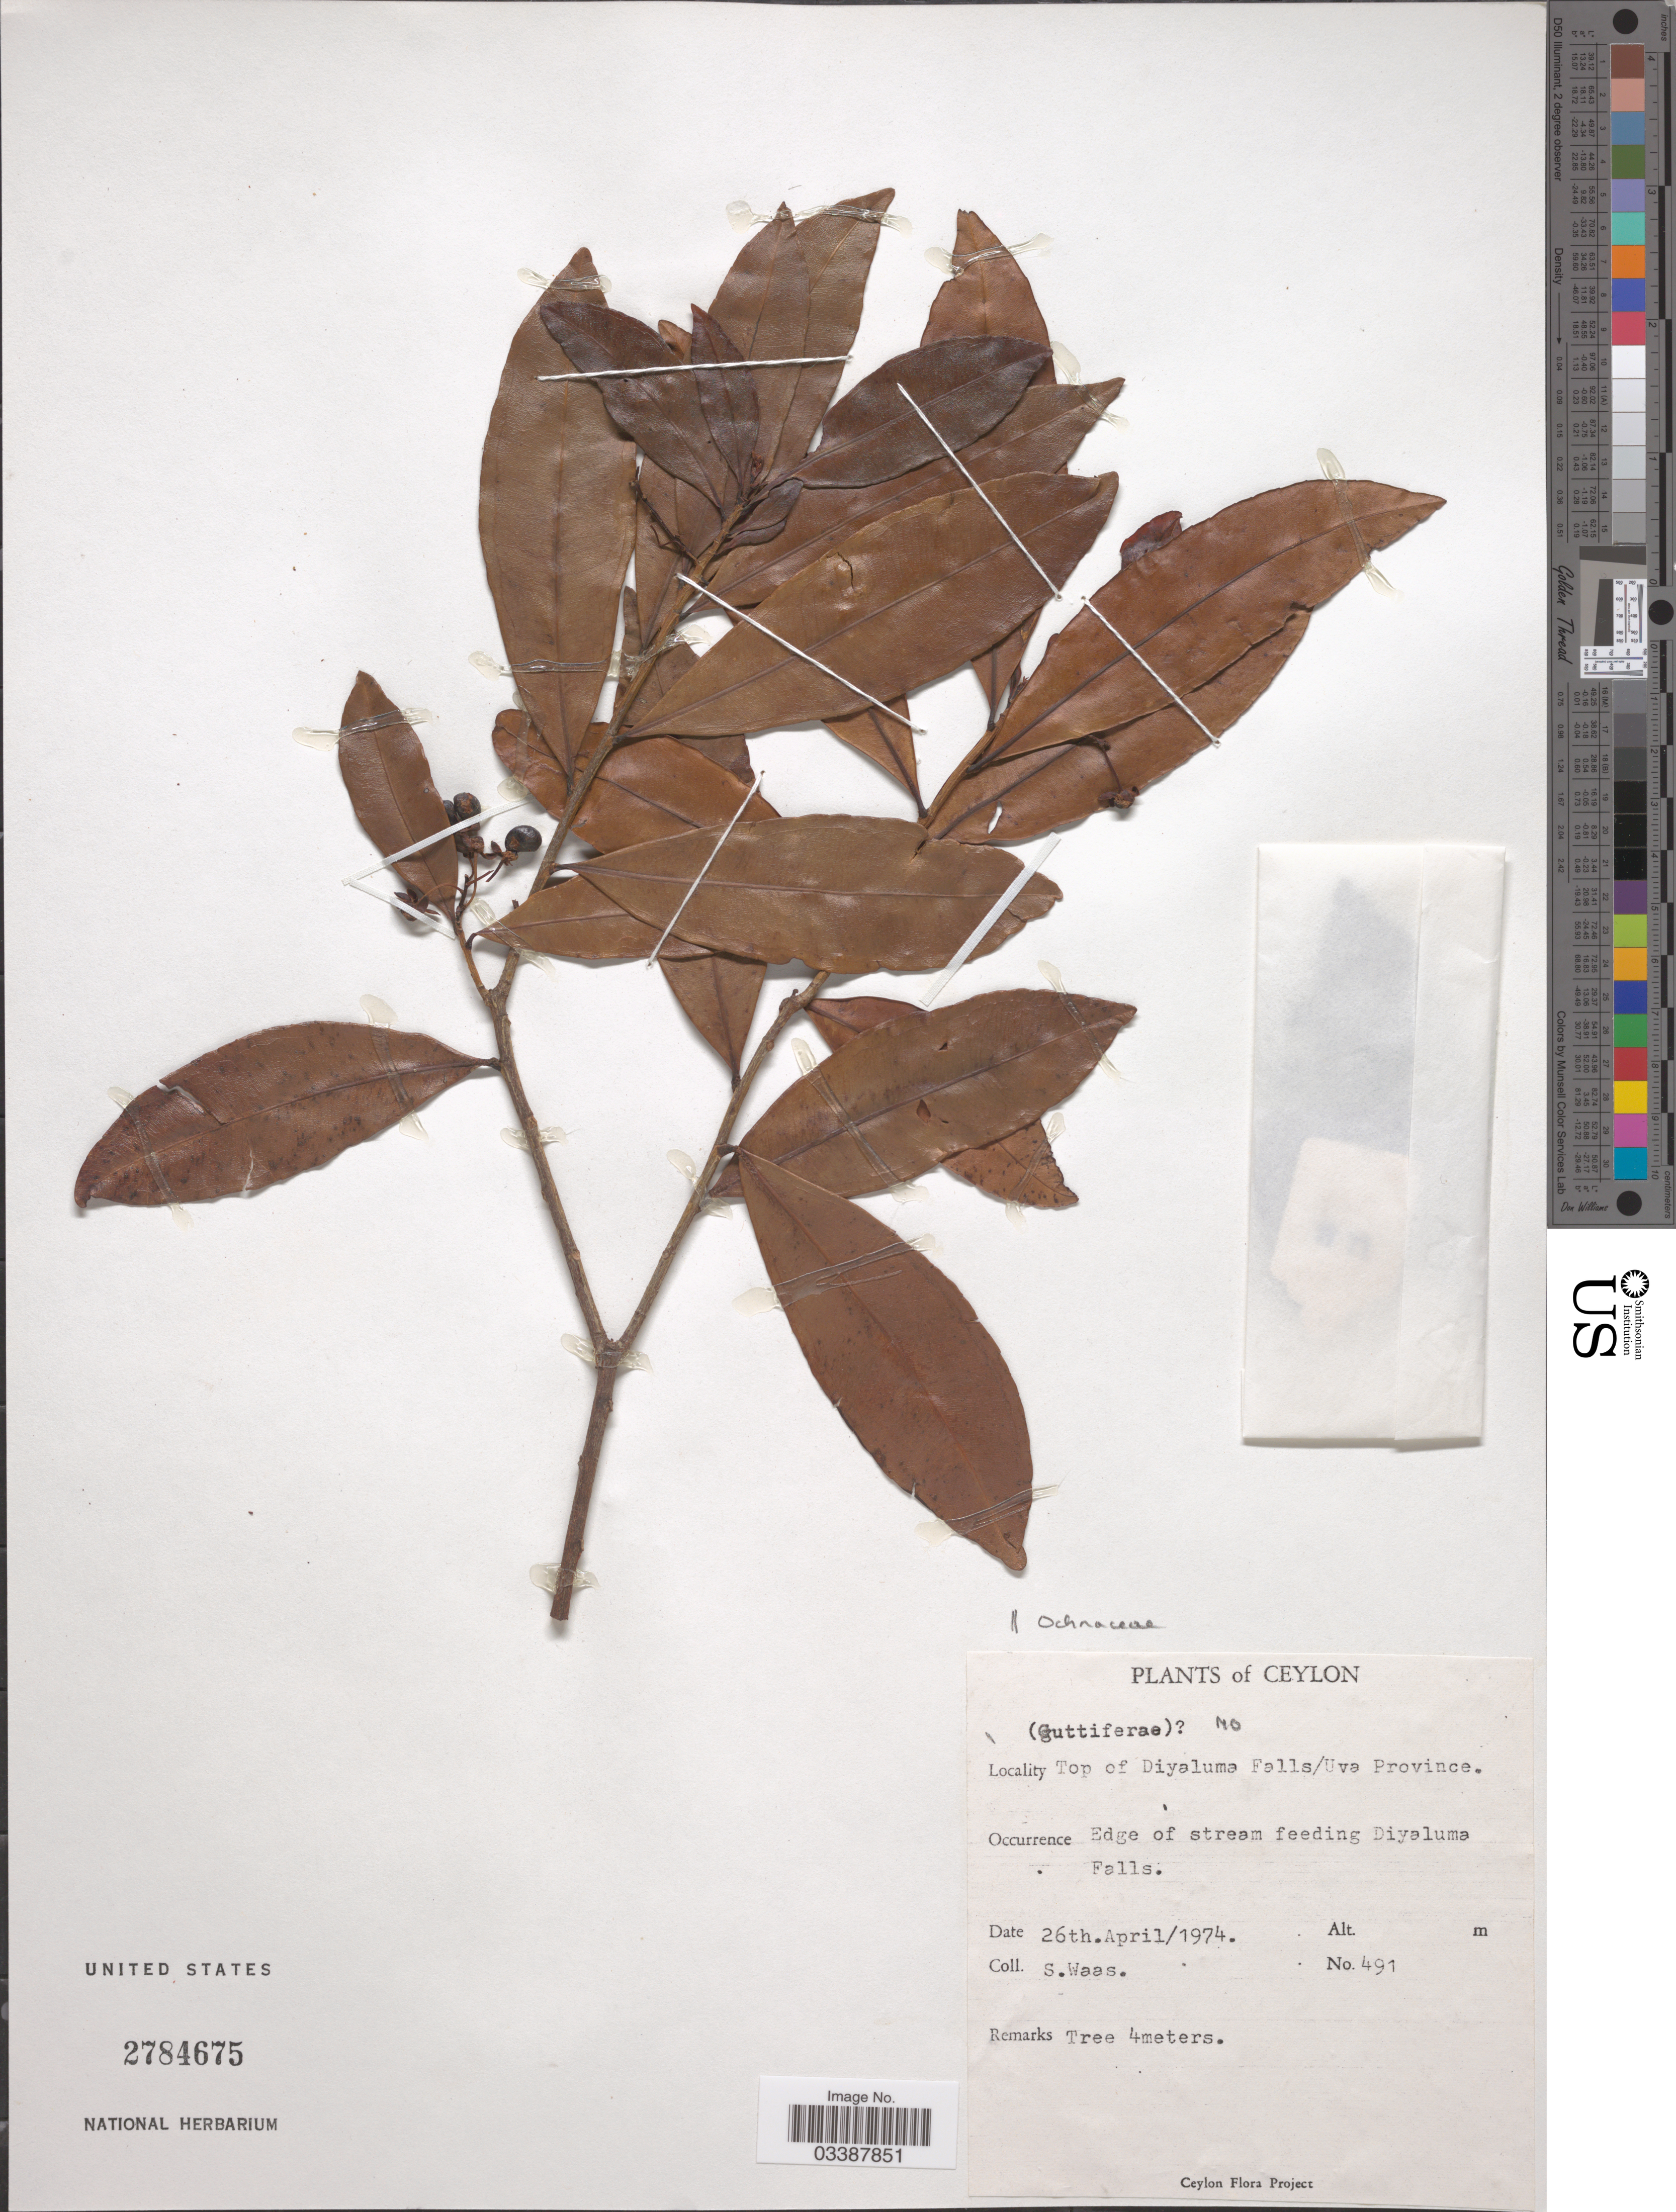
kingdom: Plantae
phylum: Tracheophyta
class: Magnoliopsida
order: Malpighiales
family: Ochnaceae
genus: Ochna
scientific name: Ochna sp.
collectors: S. Waas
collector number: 491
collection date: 1974-04-26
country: Sri Lanka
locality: Ceylon. Edge of stream feeding Diyaluma Falls.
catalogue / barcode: US 2784675